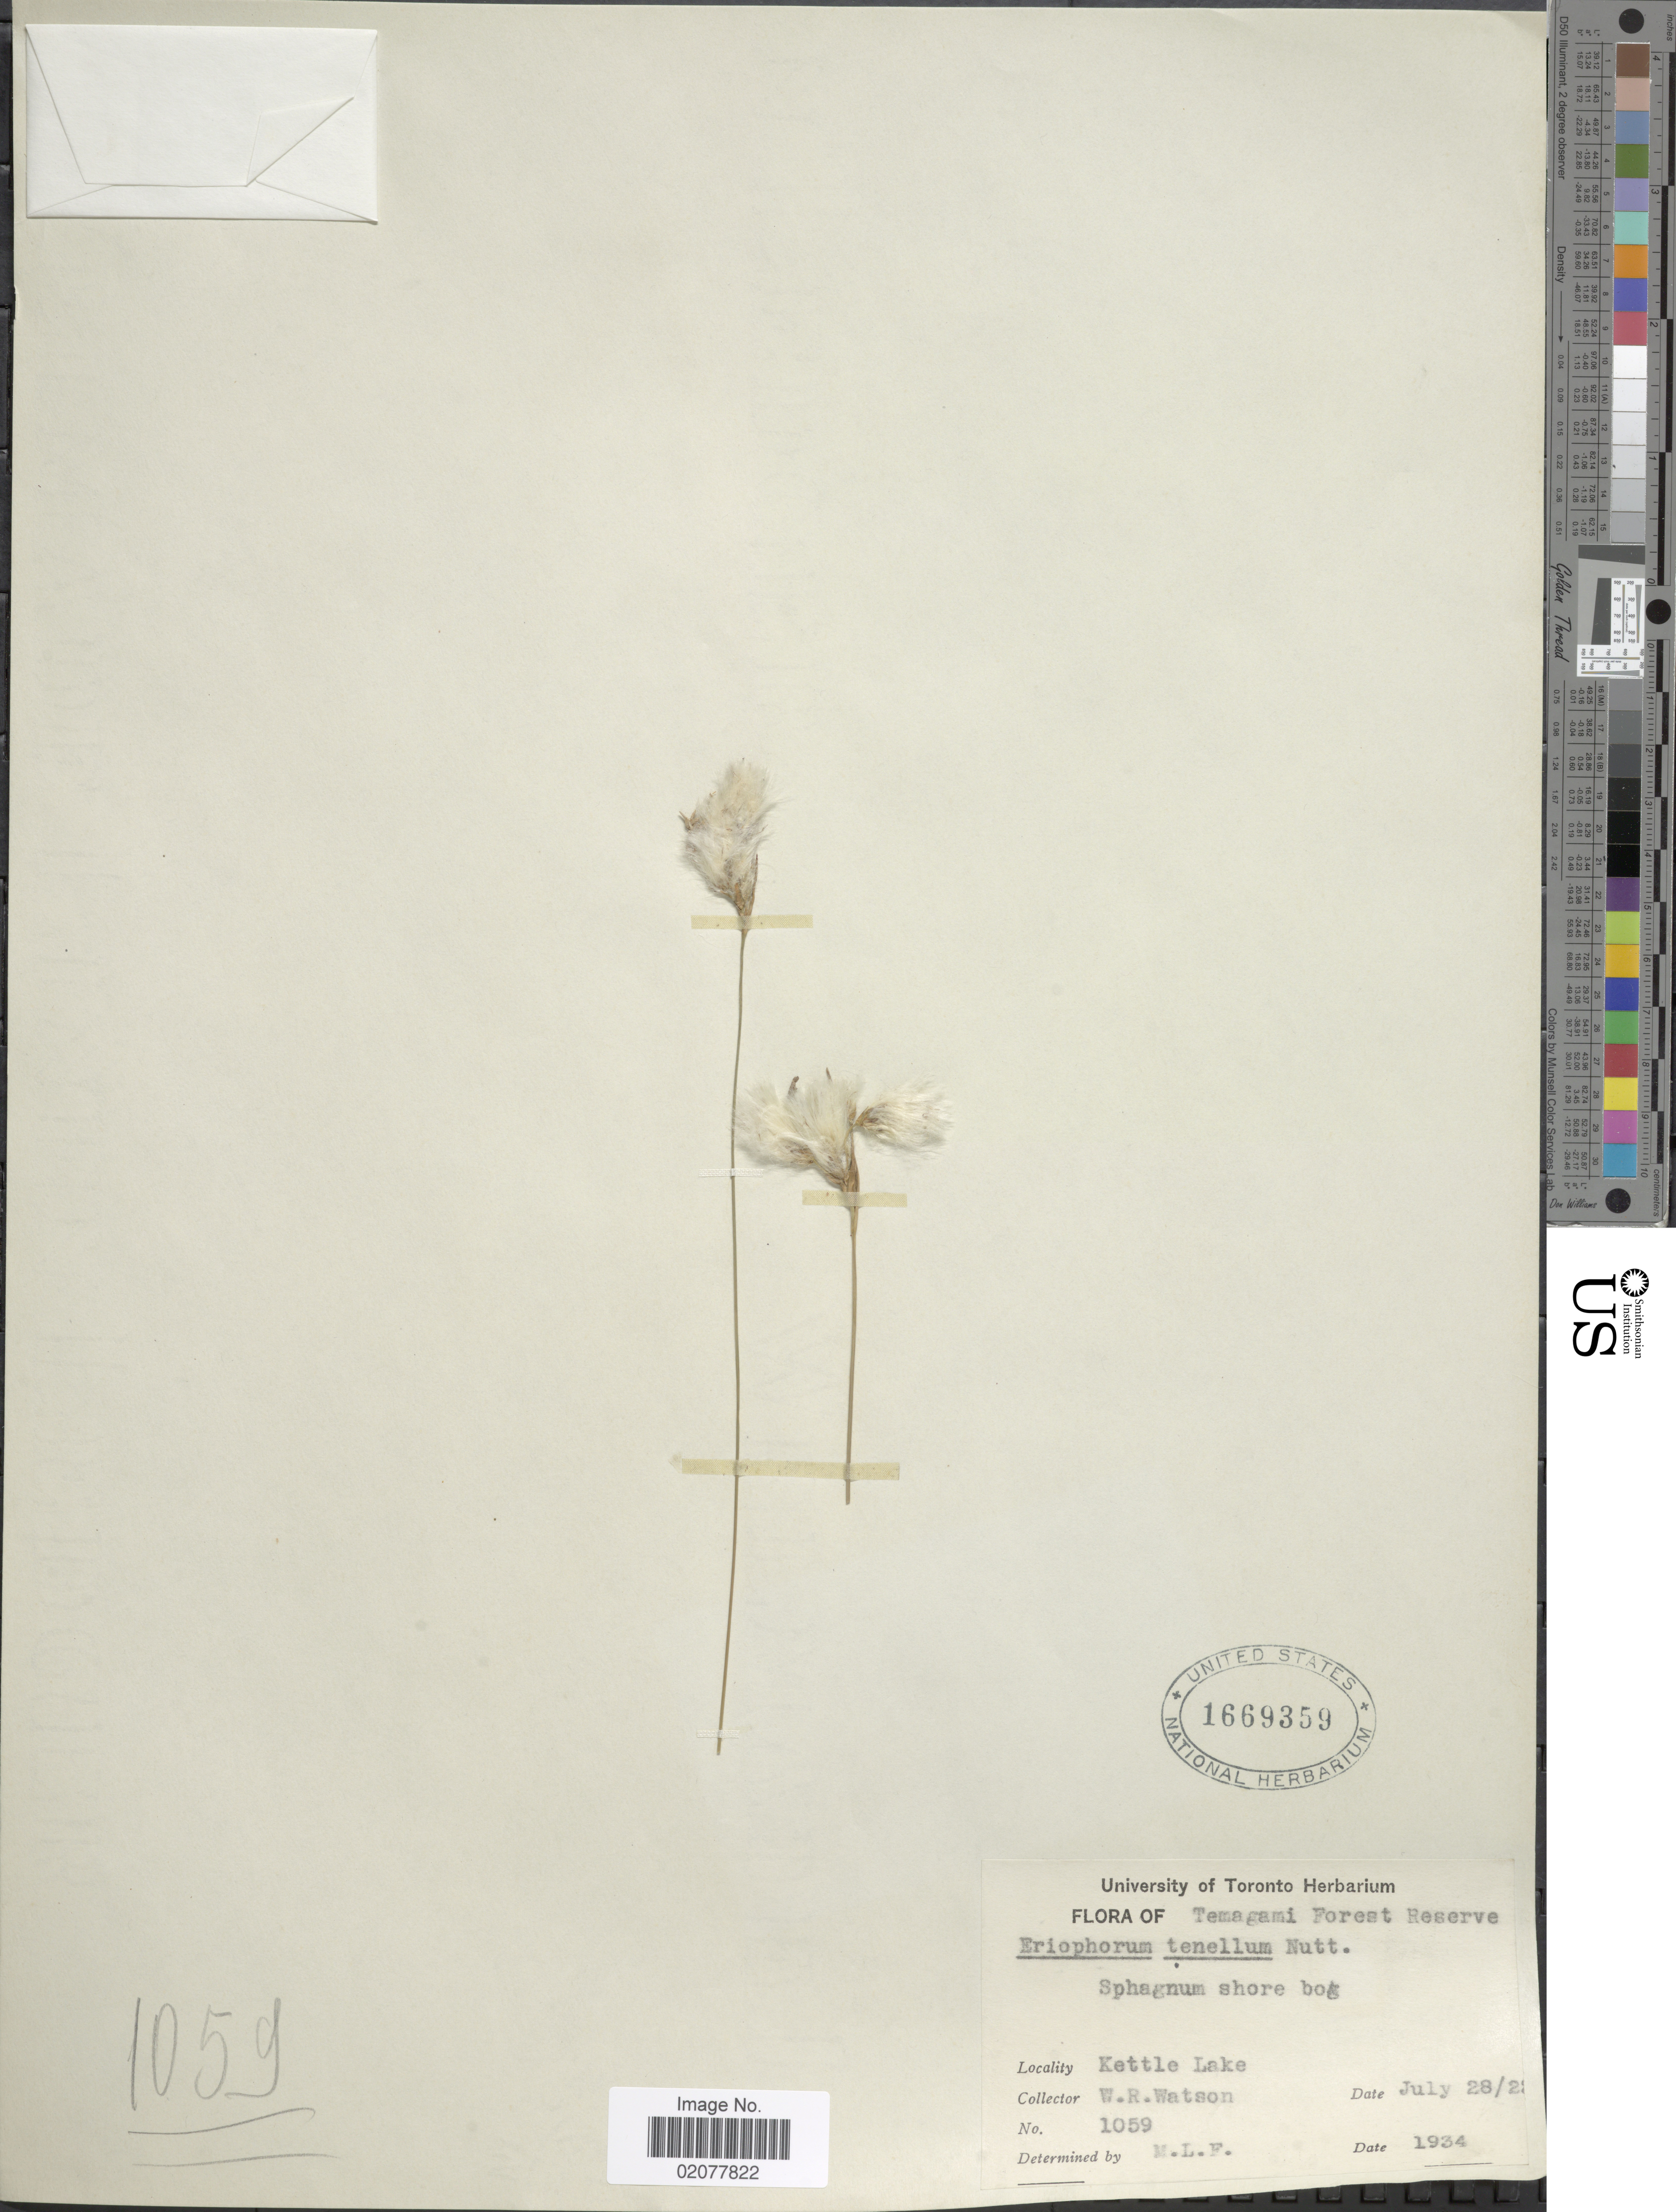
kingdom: Plantae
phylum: Tracheophyta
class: Liliopsida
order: Poales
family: Cyperaceae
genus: Eriophorum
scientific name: Eriophorum tenellum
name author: Nutt.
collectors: W. R. Watson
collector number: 1059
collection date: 1923-07-28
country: Canada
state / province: Ontario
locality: Temagami Forest Reserve. Kettle Lake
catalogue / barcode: US 1669359